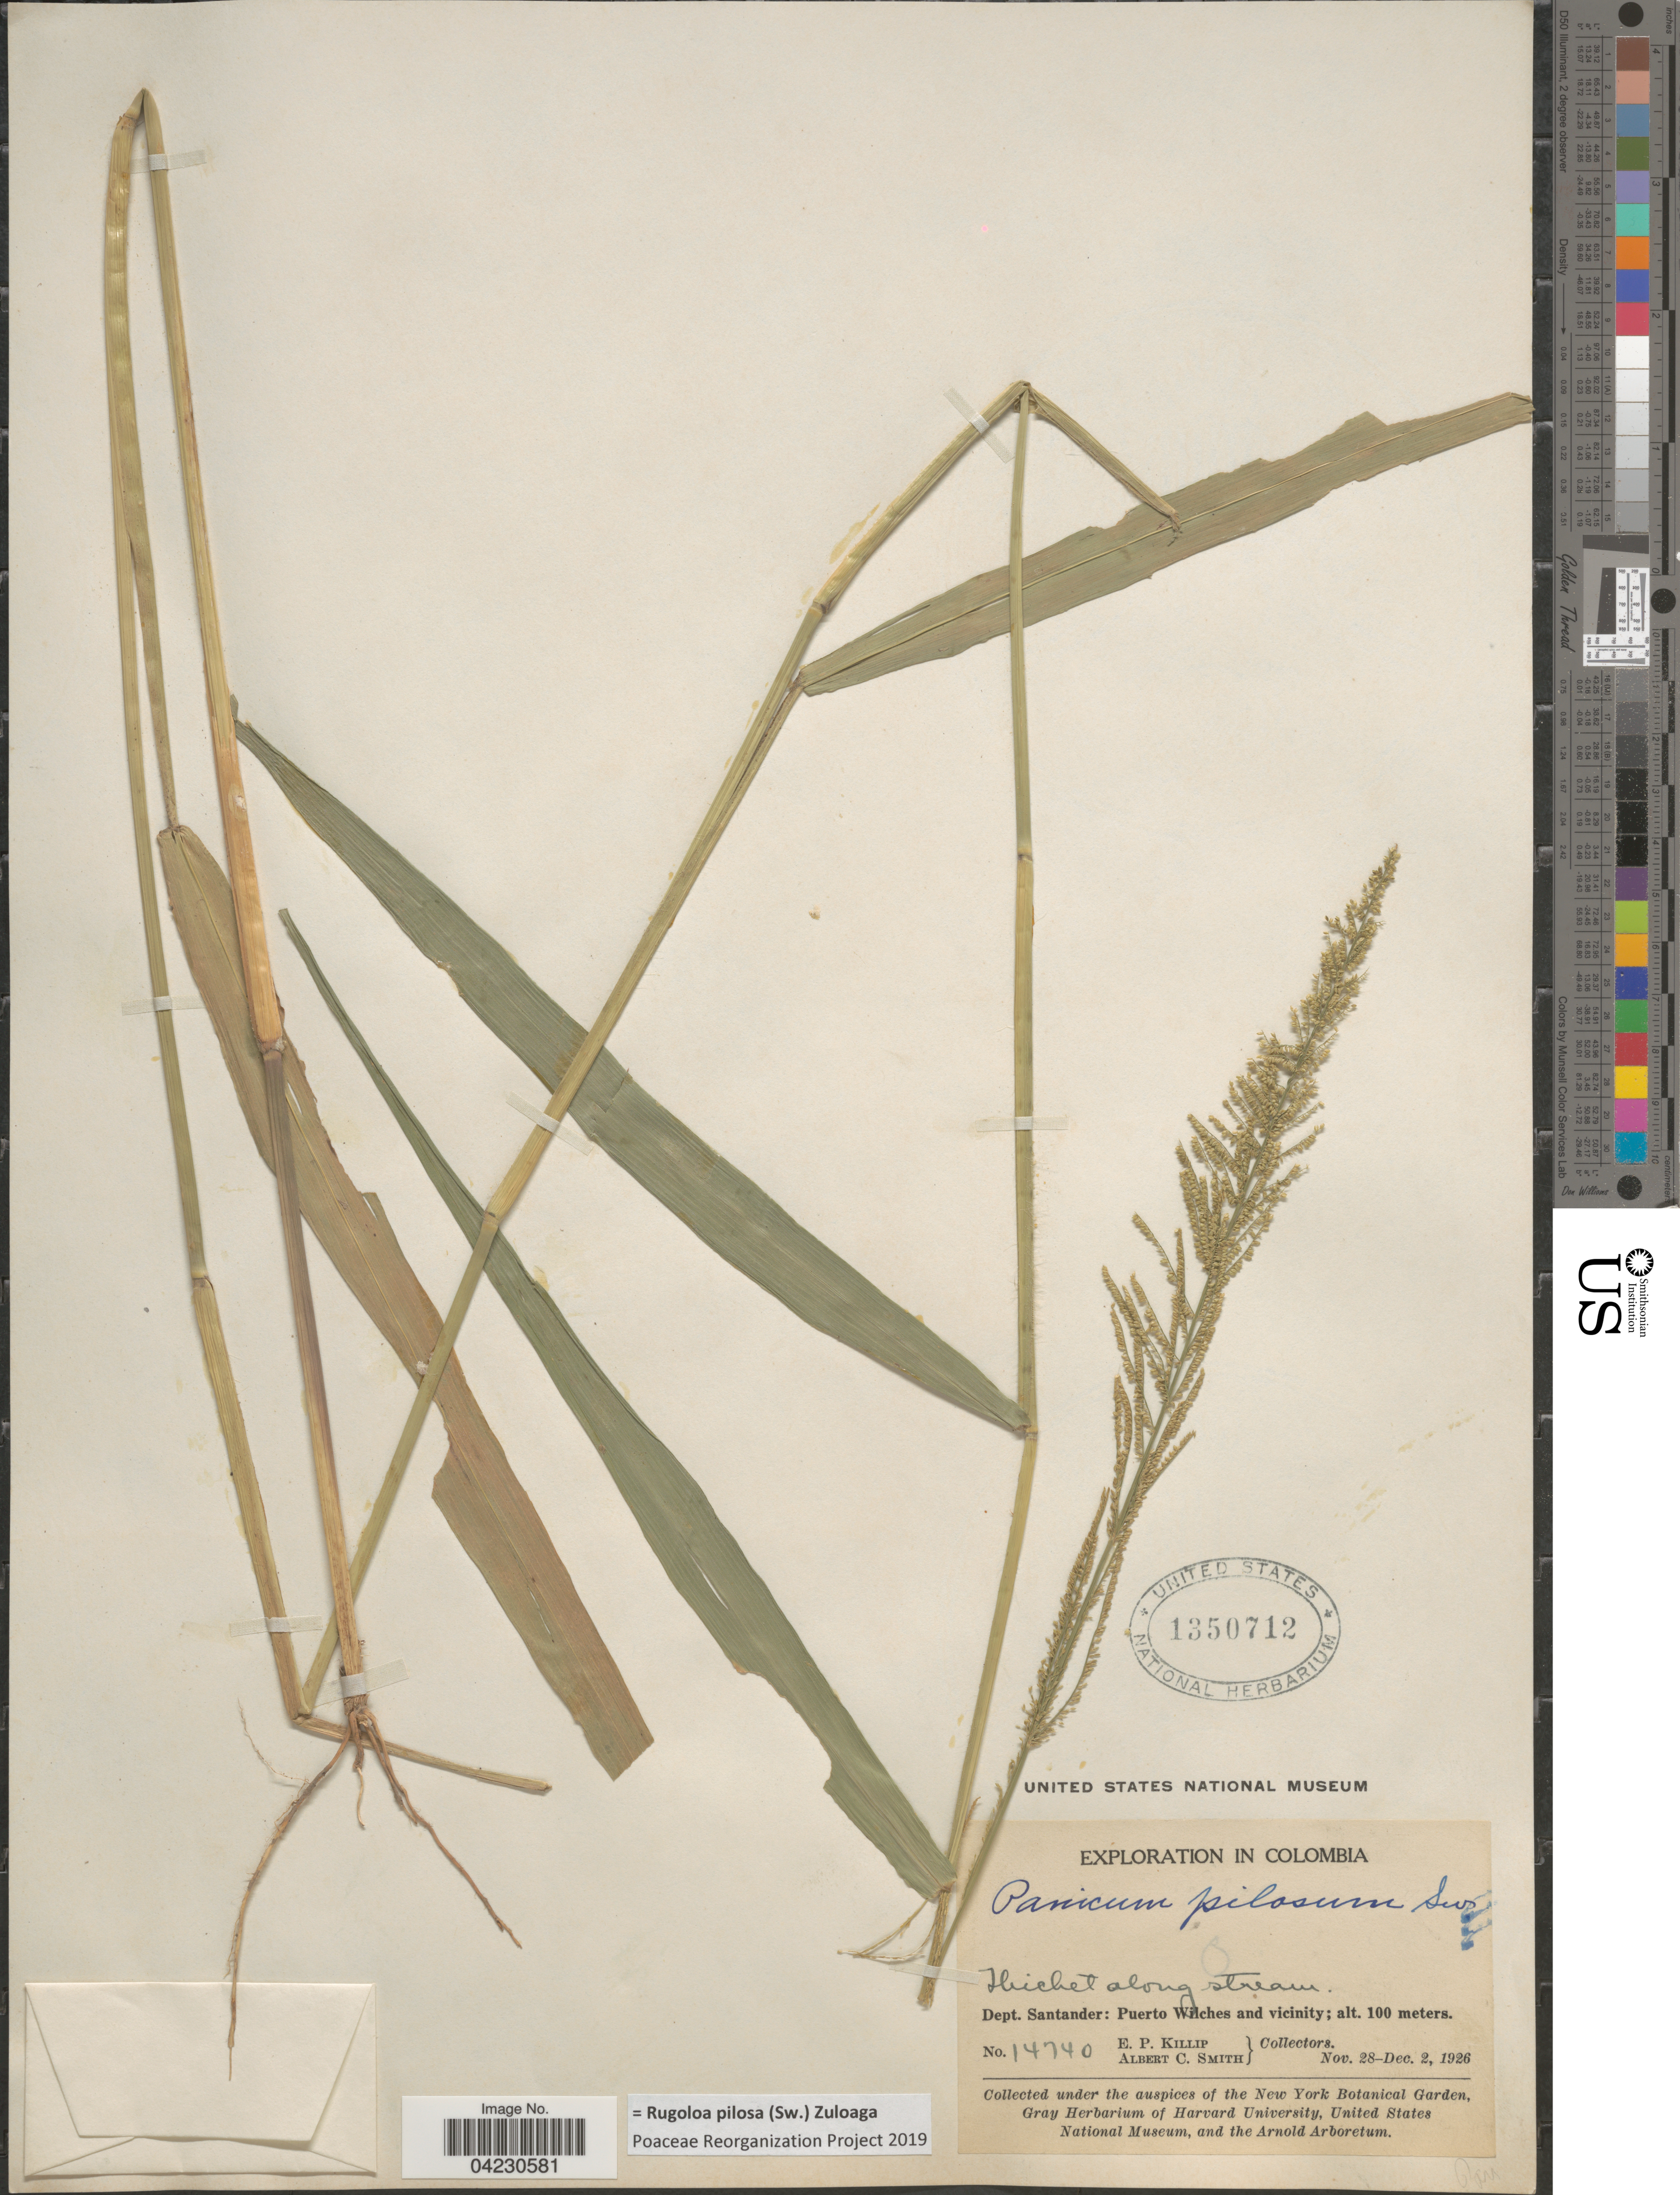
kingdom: Plantae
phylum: Tracheophyta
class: Liliopsida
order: Poales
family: Poaceae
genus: Rugoloa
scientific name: Rugoloa pilosa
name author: (Sw.) Zuloaga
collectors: E. P. Killip & A. C. Smith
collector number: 14740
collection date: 1926-11-28/1926-12-02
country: Colombia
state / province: Santander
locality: Exploration in Colombia. Dept. Santander: Puerto Wilches and vicinity.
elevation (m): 100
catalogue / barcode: US 1350712